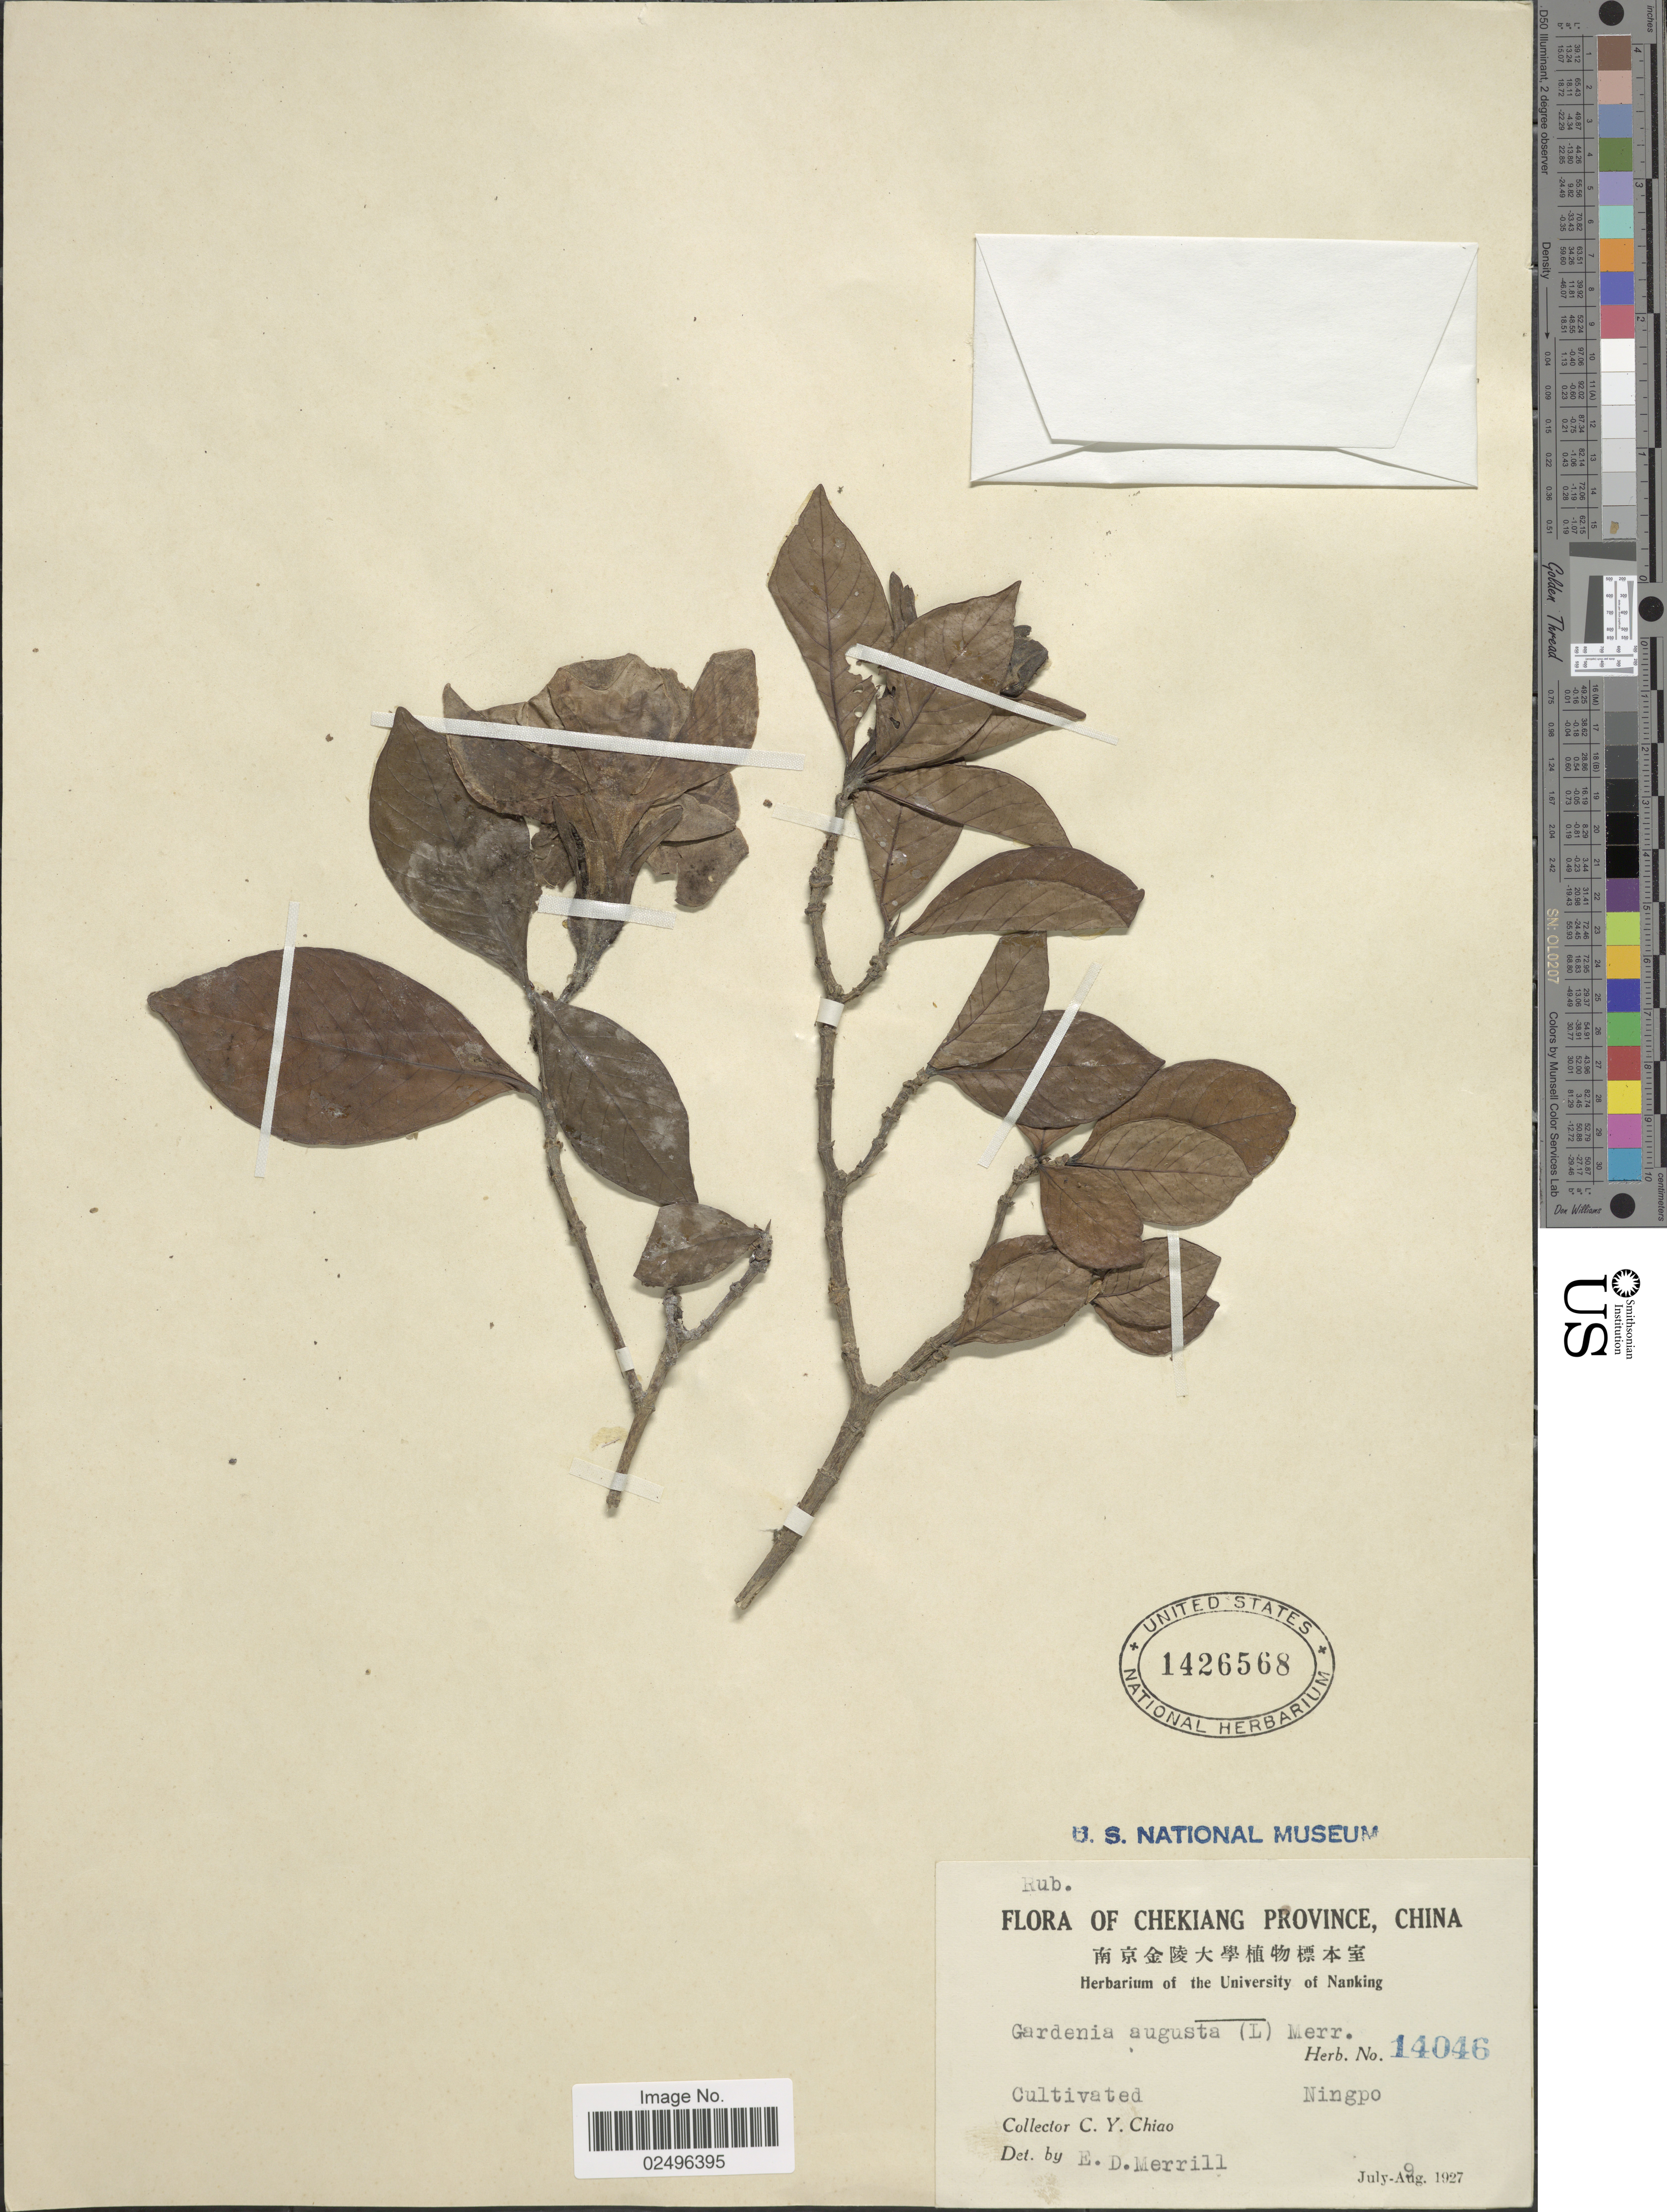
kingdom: Plantae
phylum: Tracheophyta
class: Magnoliopsida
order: Gentianales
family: Rubiaceae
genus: Gardenia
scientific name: Gardenia augusta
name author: (L.) Merr.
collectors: C. Y. Chiao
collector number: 14046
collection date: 1927-07-09/1927-08-09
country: China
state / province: Zhejiang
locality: Chekiang Province, China, Ningpo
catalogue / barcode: US 1426568